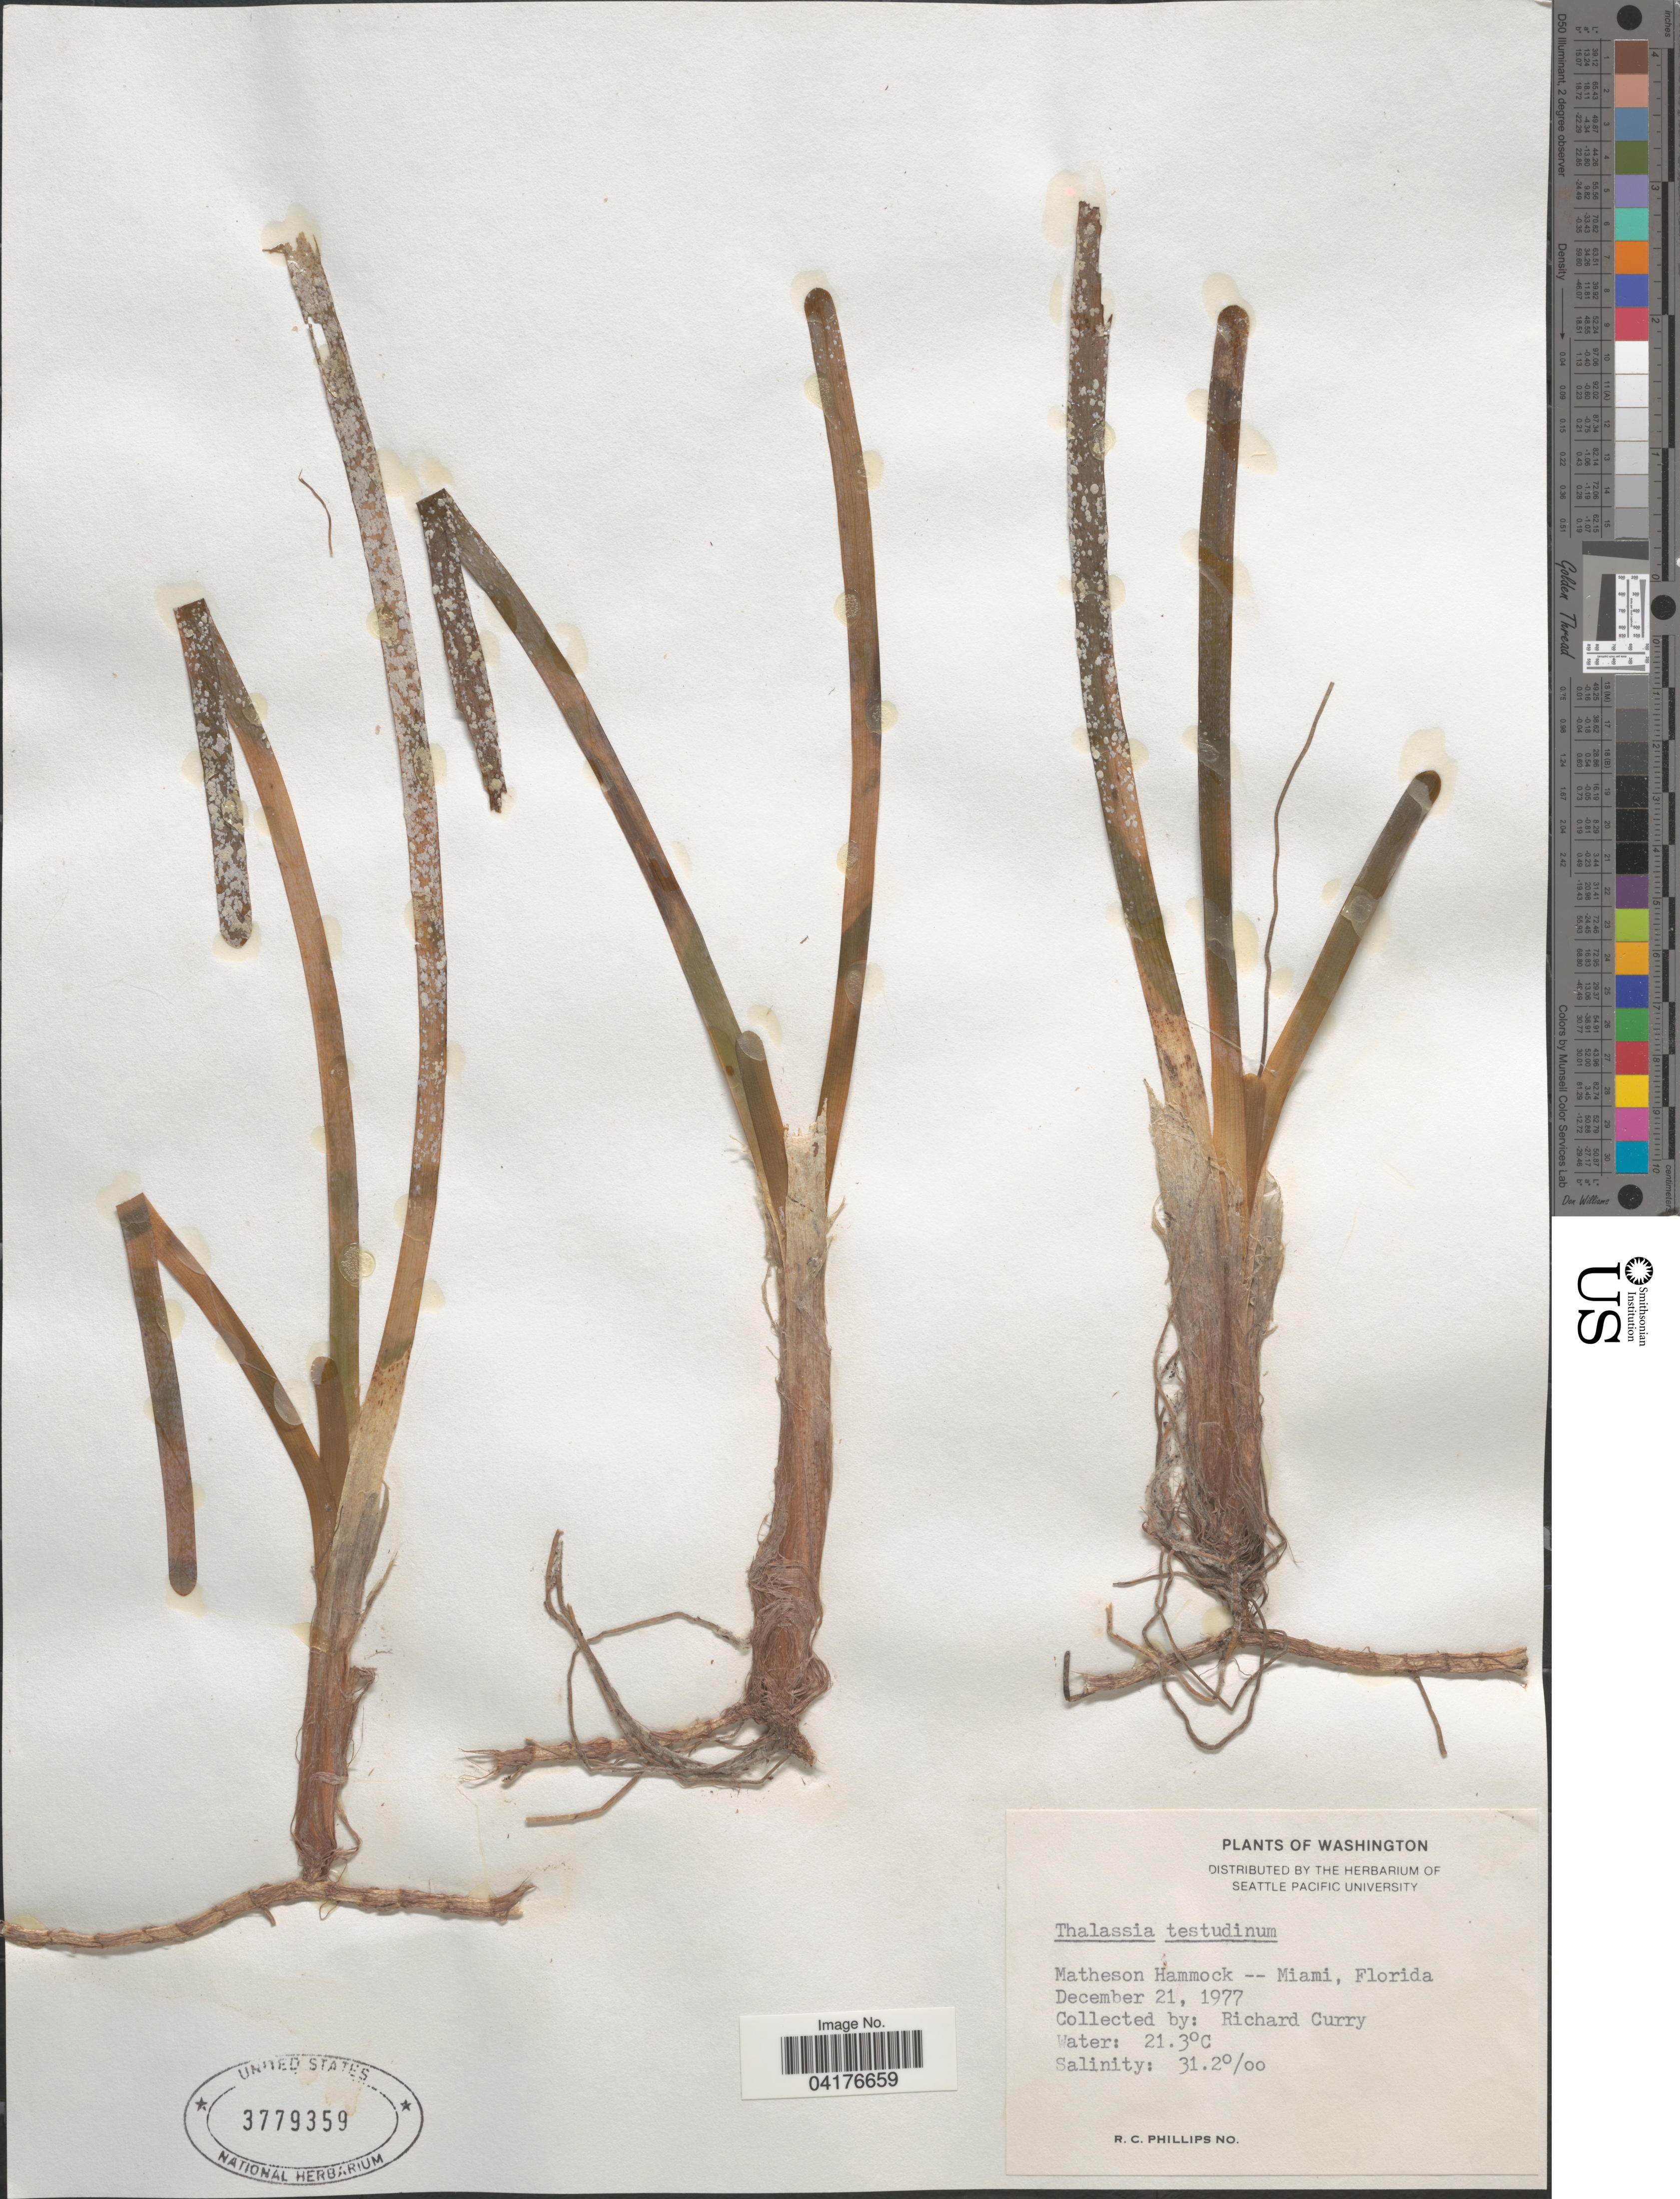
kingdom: Plantae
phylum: Tracheophyta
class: Liliopsida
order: Alismatales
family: Hydrocharitaceae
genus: Thalassia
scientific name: Thalassia testudinum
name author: Banks & Sol. ex K.D. Koenig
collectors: R. Curry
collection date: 1977-12-21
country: United States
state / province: Florida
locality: Matheson Hammock -- Miami.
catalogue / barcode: US 3779359